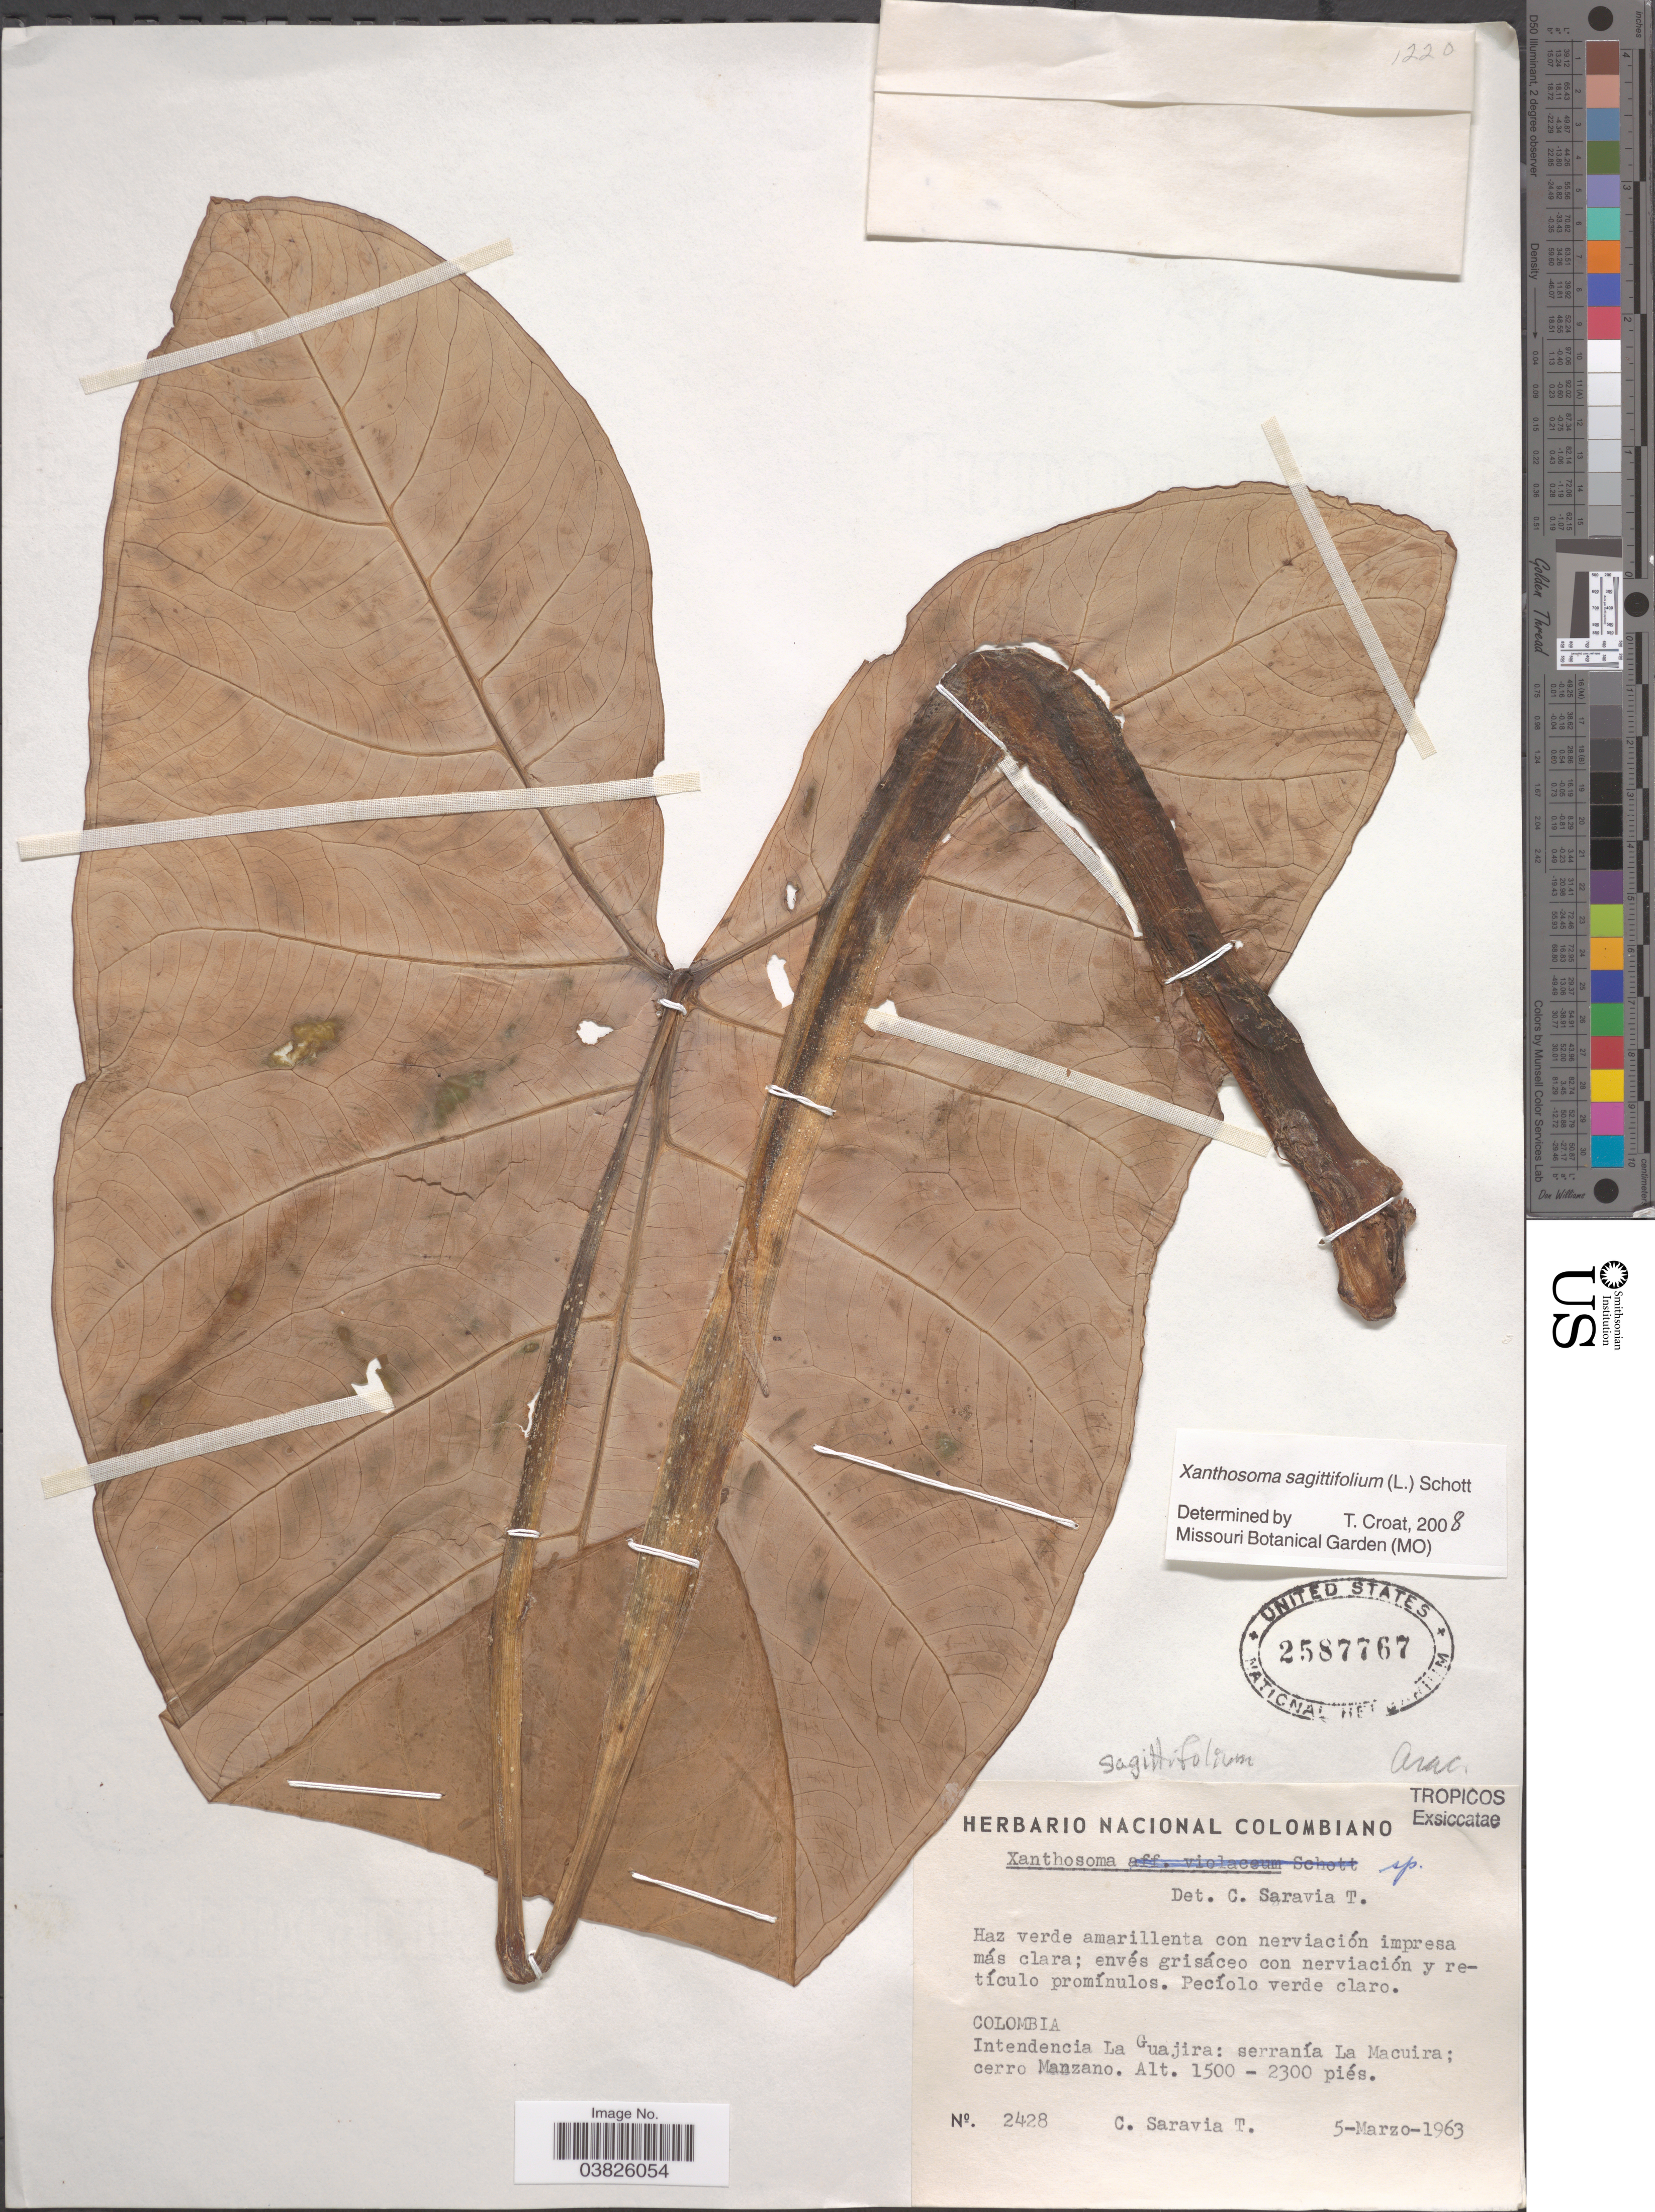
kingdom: Plantae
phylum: Tracheophyta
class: Liliopsida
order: Alismatales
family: Araceae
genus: Xanthosoma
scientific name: Xanthosoma sagittifolium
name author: (L.) Schott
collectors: C. Saravia T.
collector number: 2428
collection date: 1963-03-05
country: Colombia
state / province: La Guajira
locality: Intendencia La Guajira: serranía La Macuira; cerro Manzano.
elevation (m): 457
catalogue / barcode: US 2587767